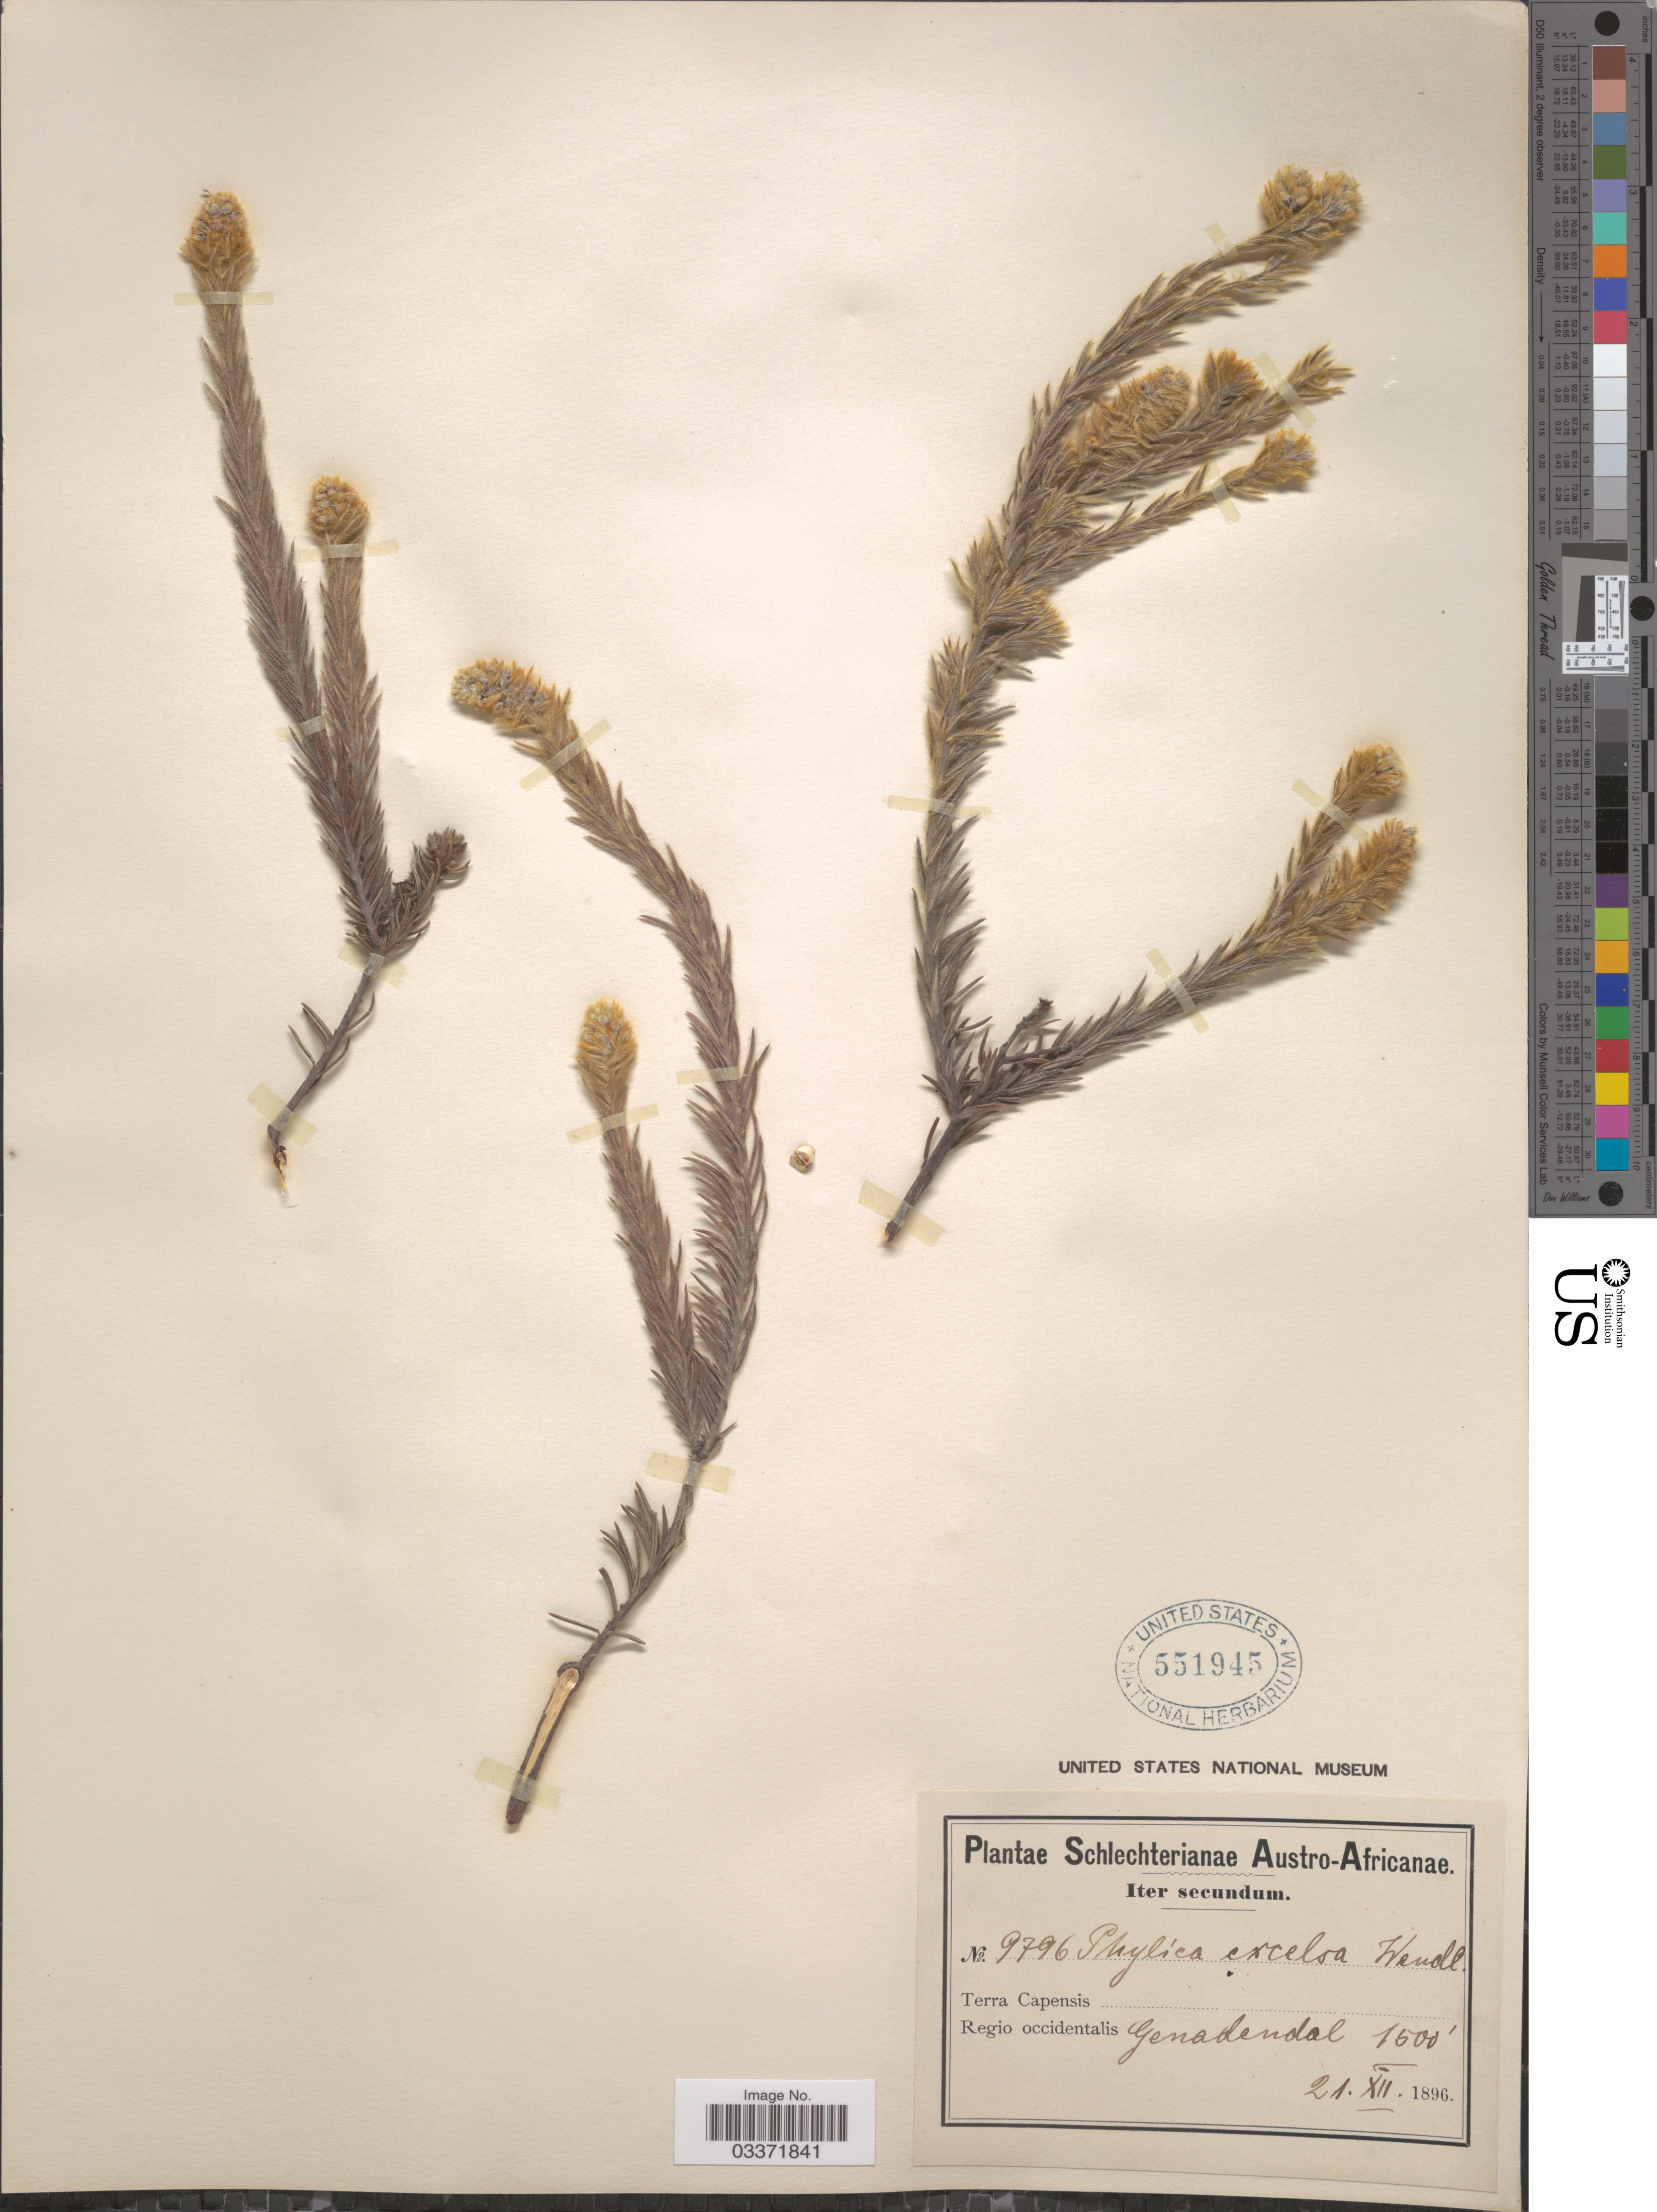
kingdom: Plantae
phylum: Tracheophyta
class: Magnoliopsida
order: Rosales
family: Rhamnaceae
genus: Phylica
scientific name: Phylica excelsa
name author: J.C. Wendl.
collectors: Schlechter, --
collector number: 9796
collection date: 1896-12-21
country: South Africa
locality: Austro-Africanae, Terra Capensis, Regio occidentalis, Genadendal.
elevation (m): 457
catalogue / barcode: US 551945